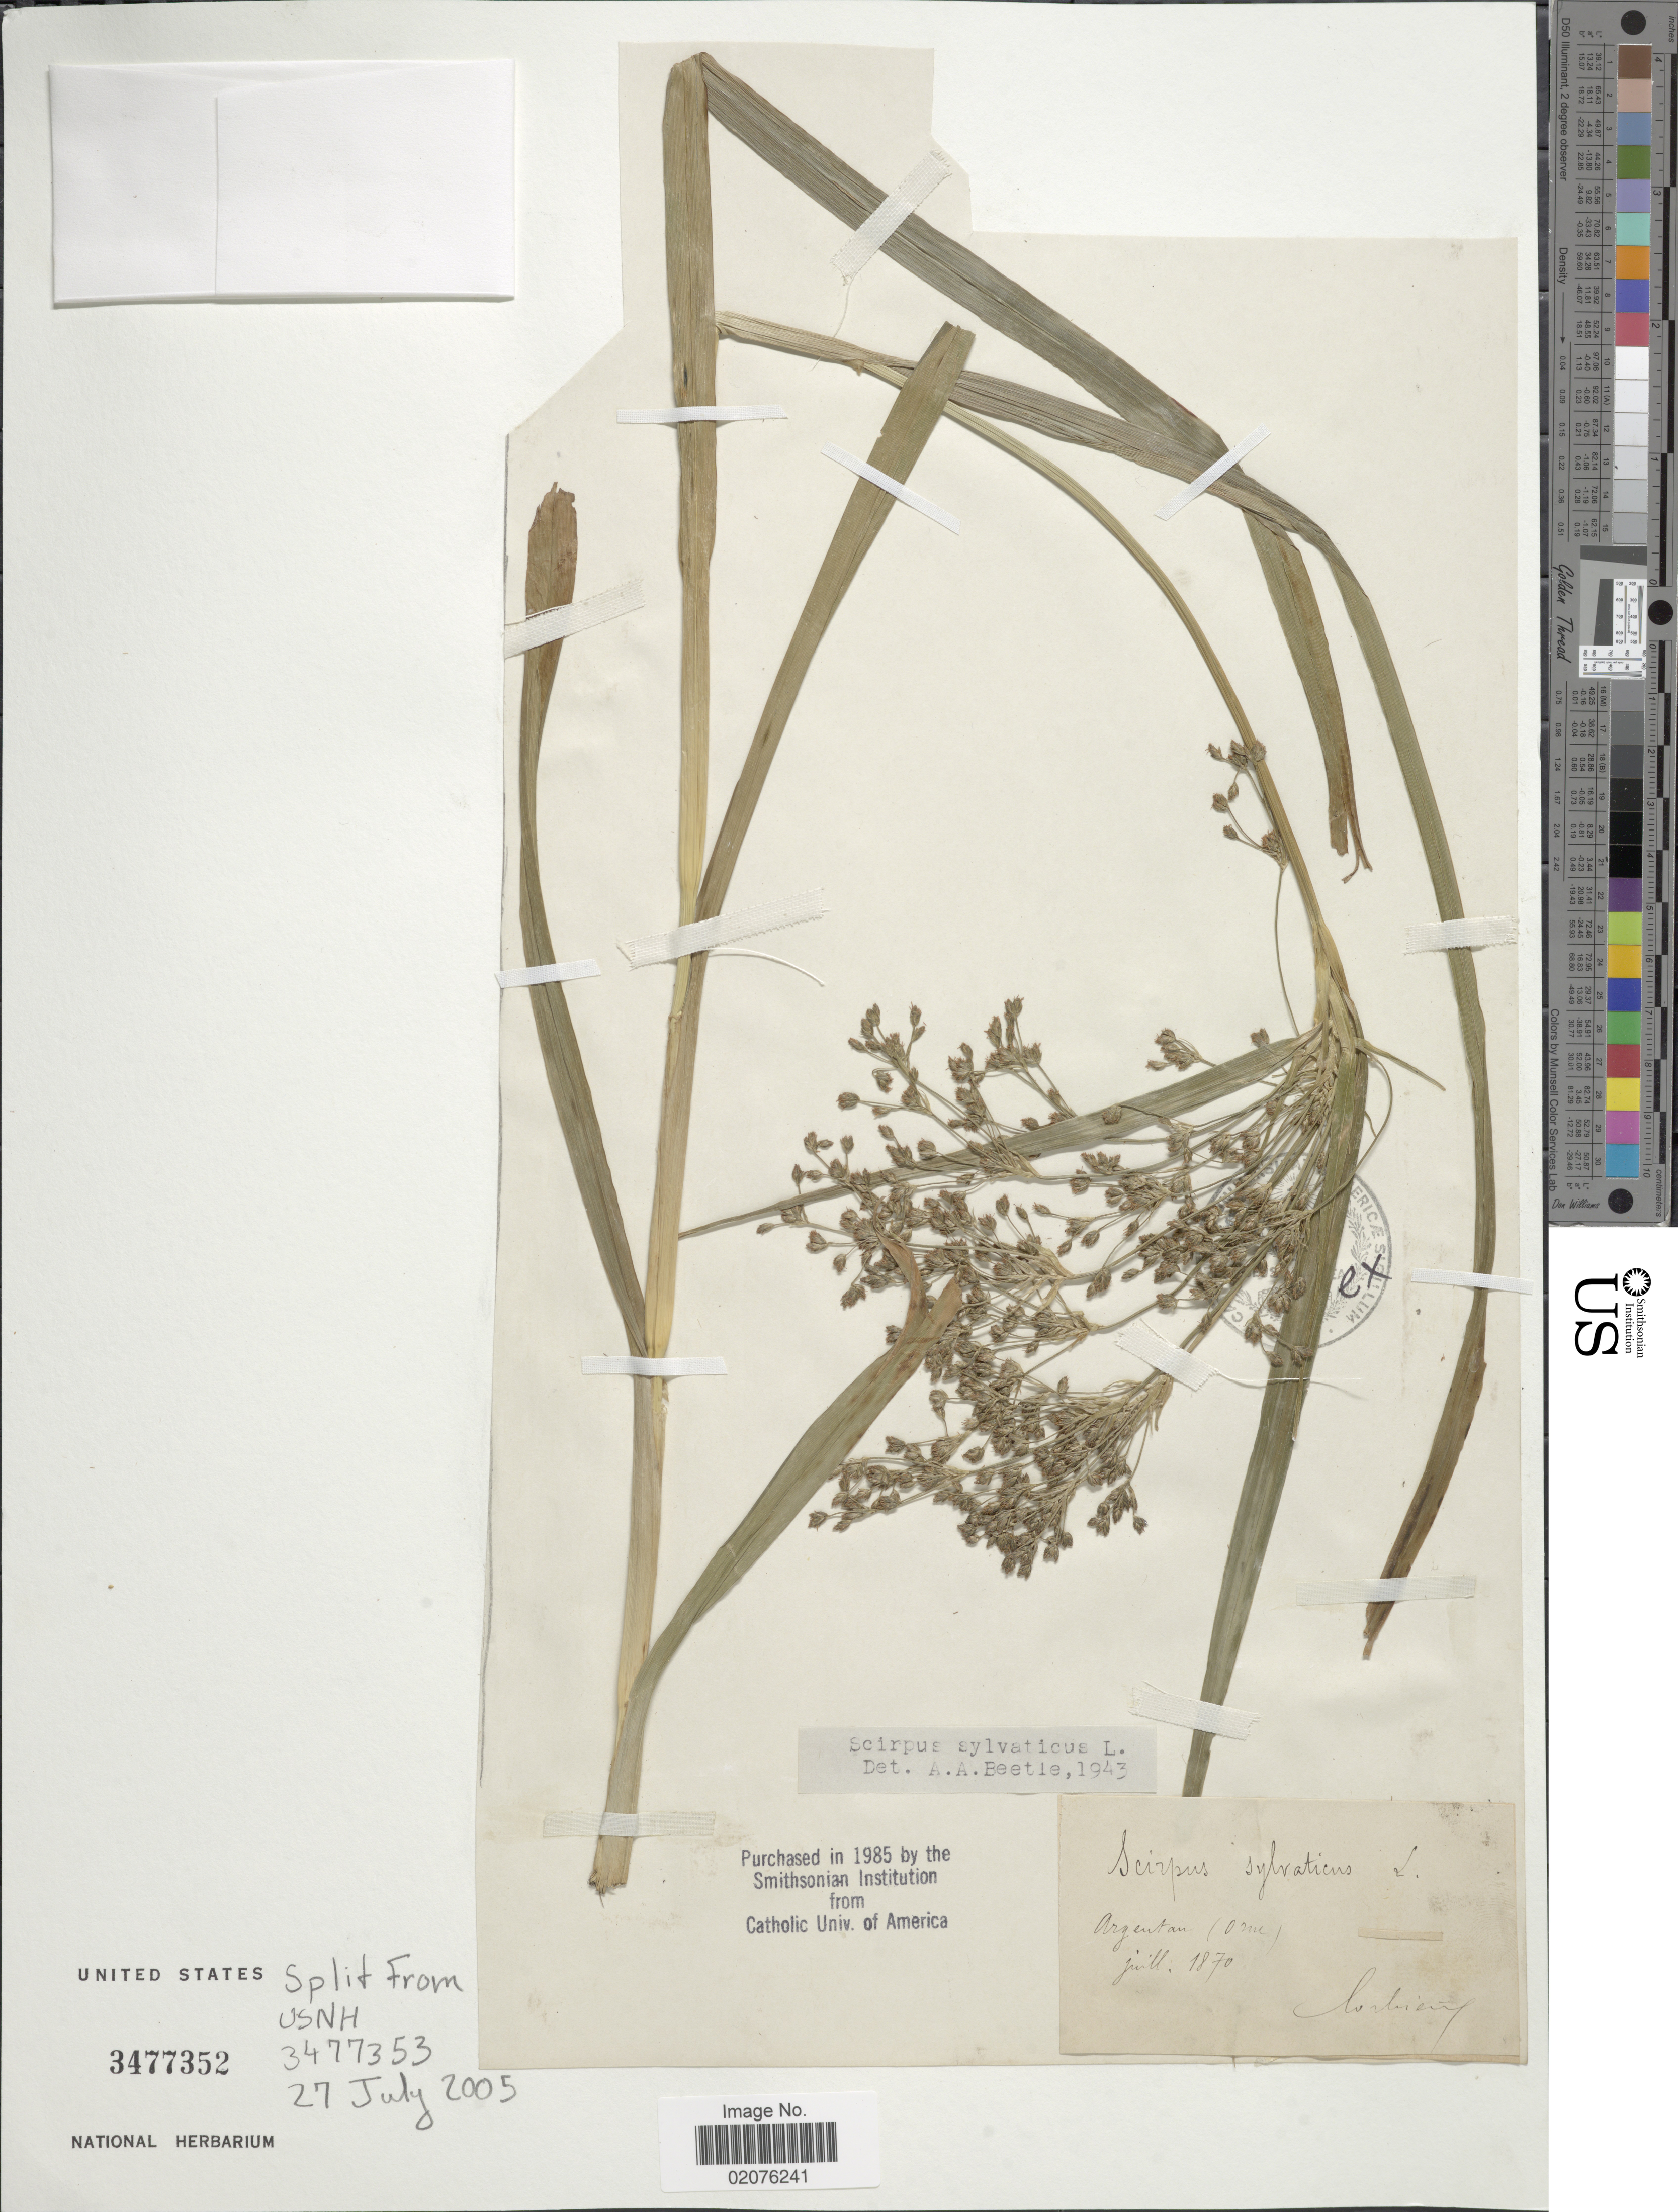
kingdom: Plantae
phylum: Tracheophyta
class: Liliopsida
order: Poales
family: Cyperaceae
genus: Scirpus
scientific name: Scirpus sylvaticus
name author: L.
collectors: Corbiere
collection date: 1870-07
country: France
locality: Argentan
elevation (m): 0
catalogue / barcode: US 3477352